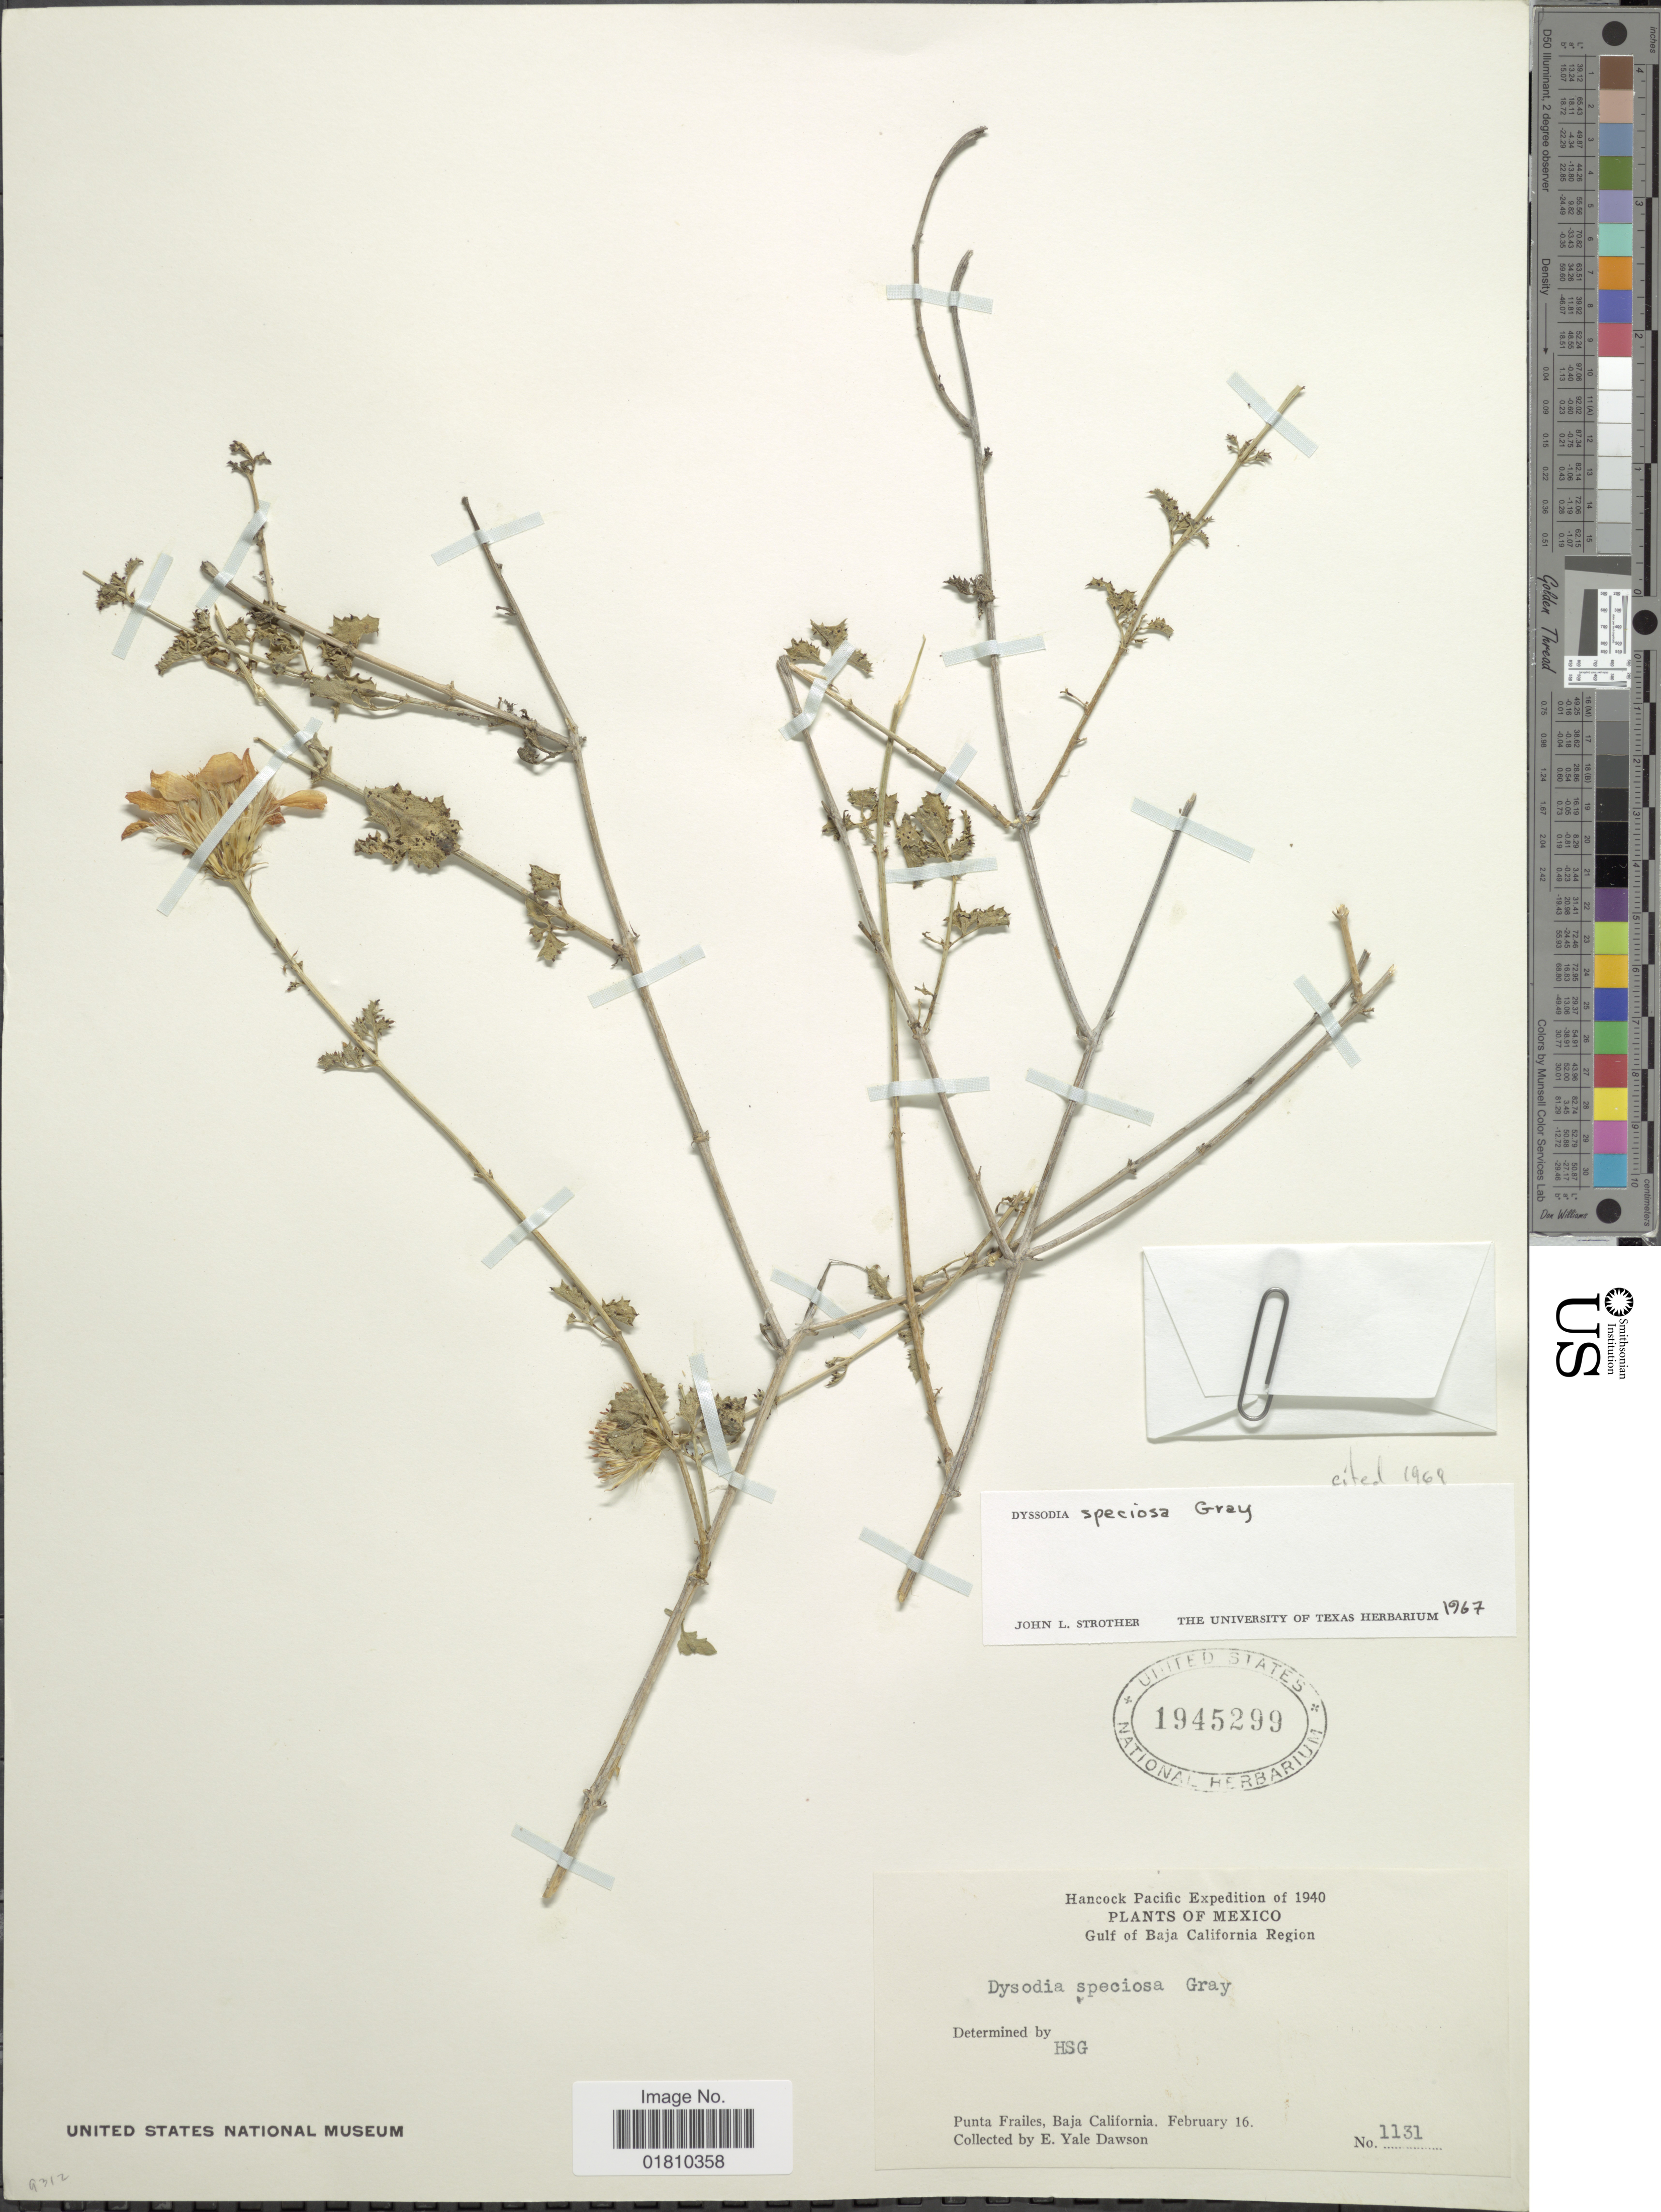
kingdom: Plantae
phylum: Tracheophyta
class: Magnoliopsida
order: Asterales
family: Asteraceae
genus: Adenophyllum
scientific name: Adenophyllum speciosum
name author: (A. Gray) Strother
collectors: N. Yensen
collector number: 1131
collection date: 1940-02-16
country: Mexico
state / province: Baja California Sur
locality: Gulf of Baja California Region, Punta Frailes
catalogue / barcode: US 1945299